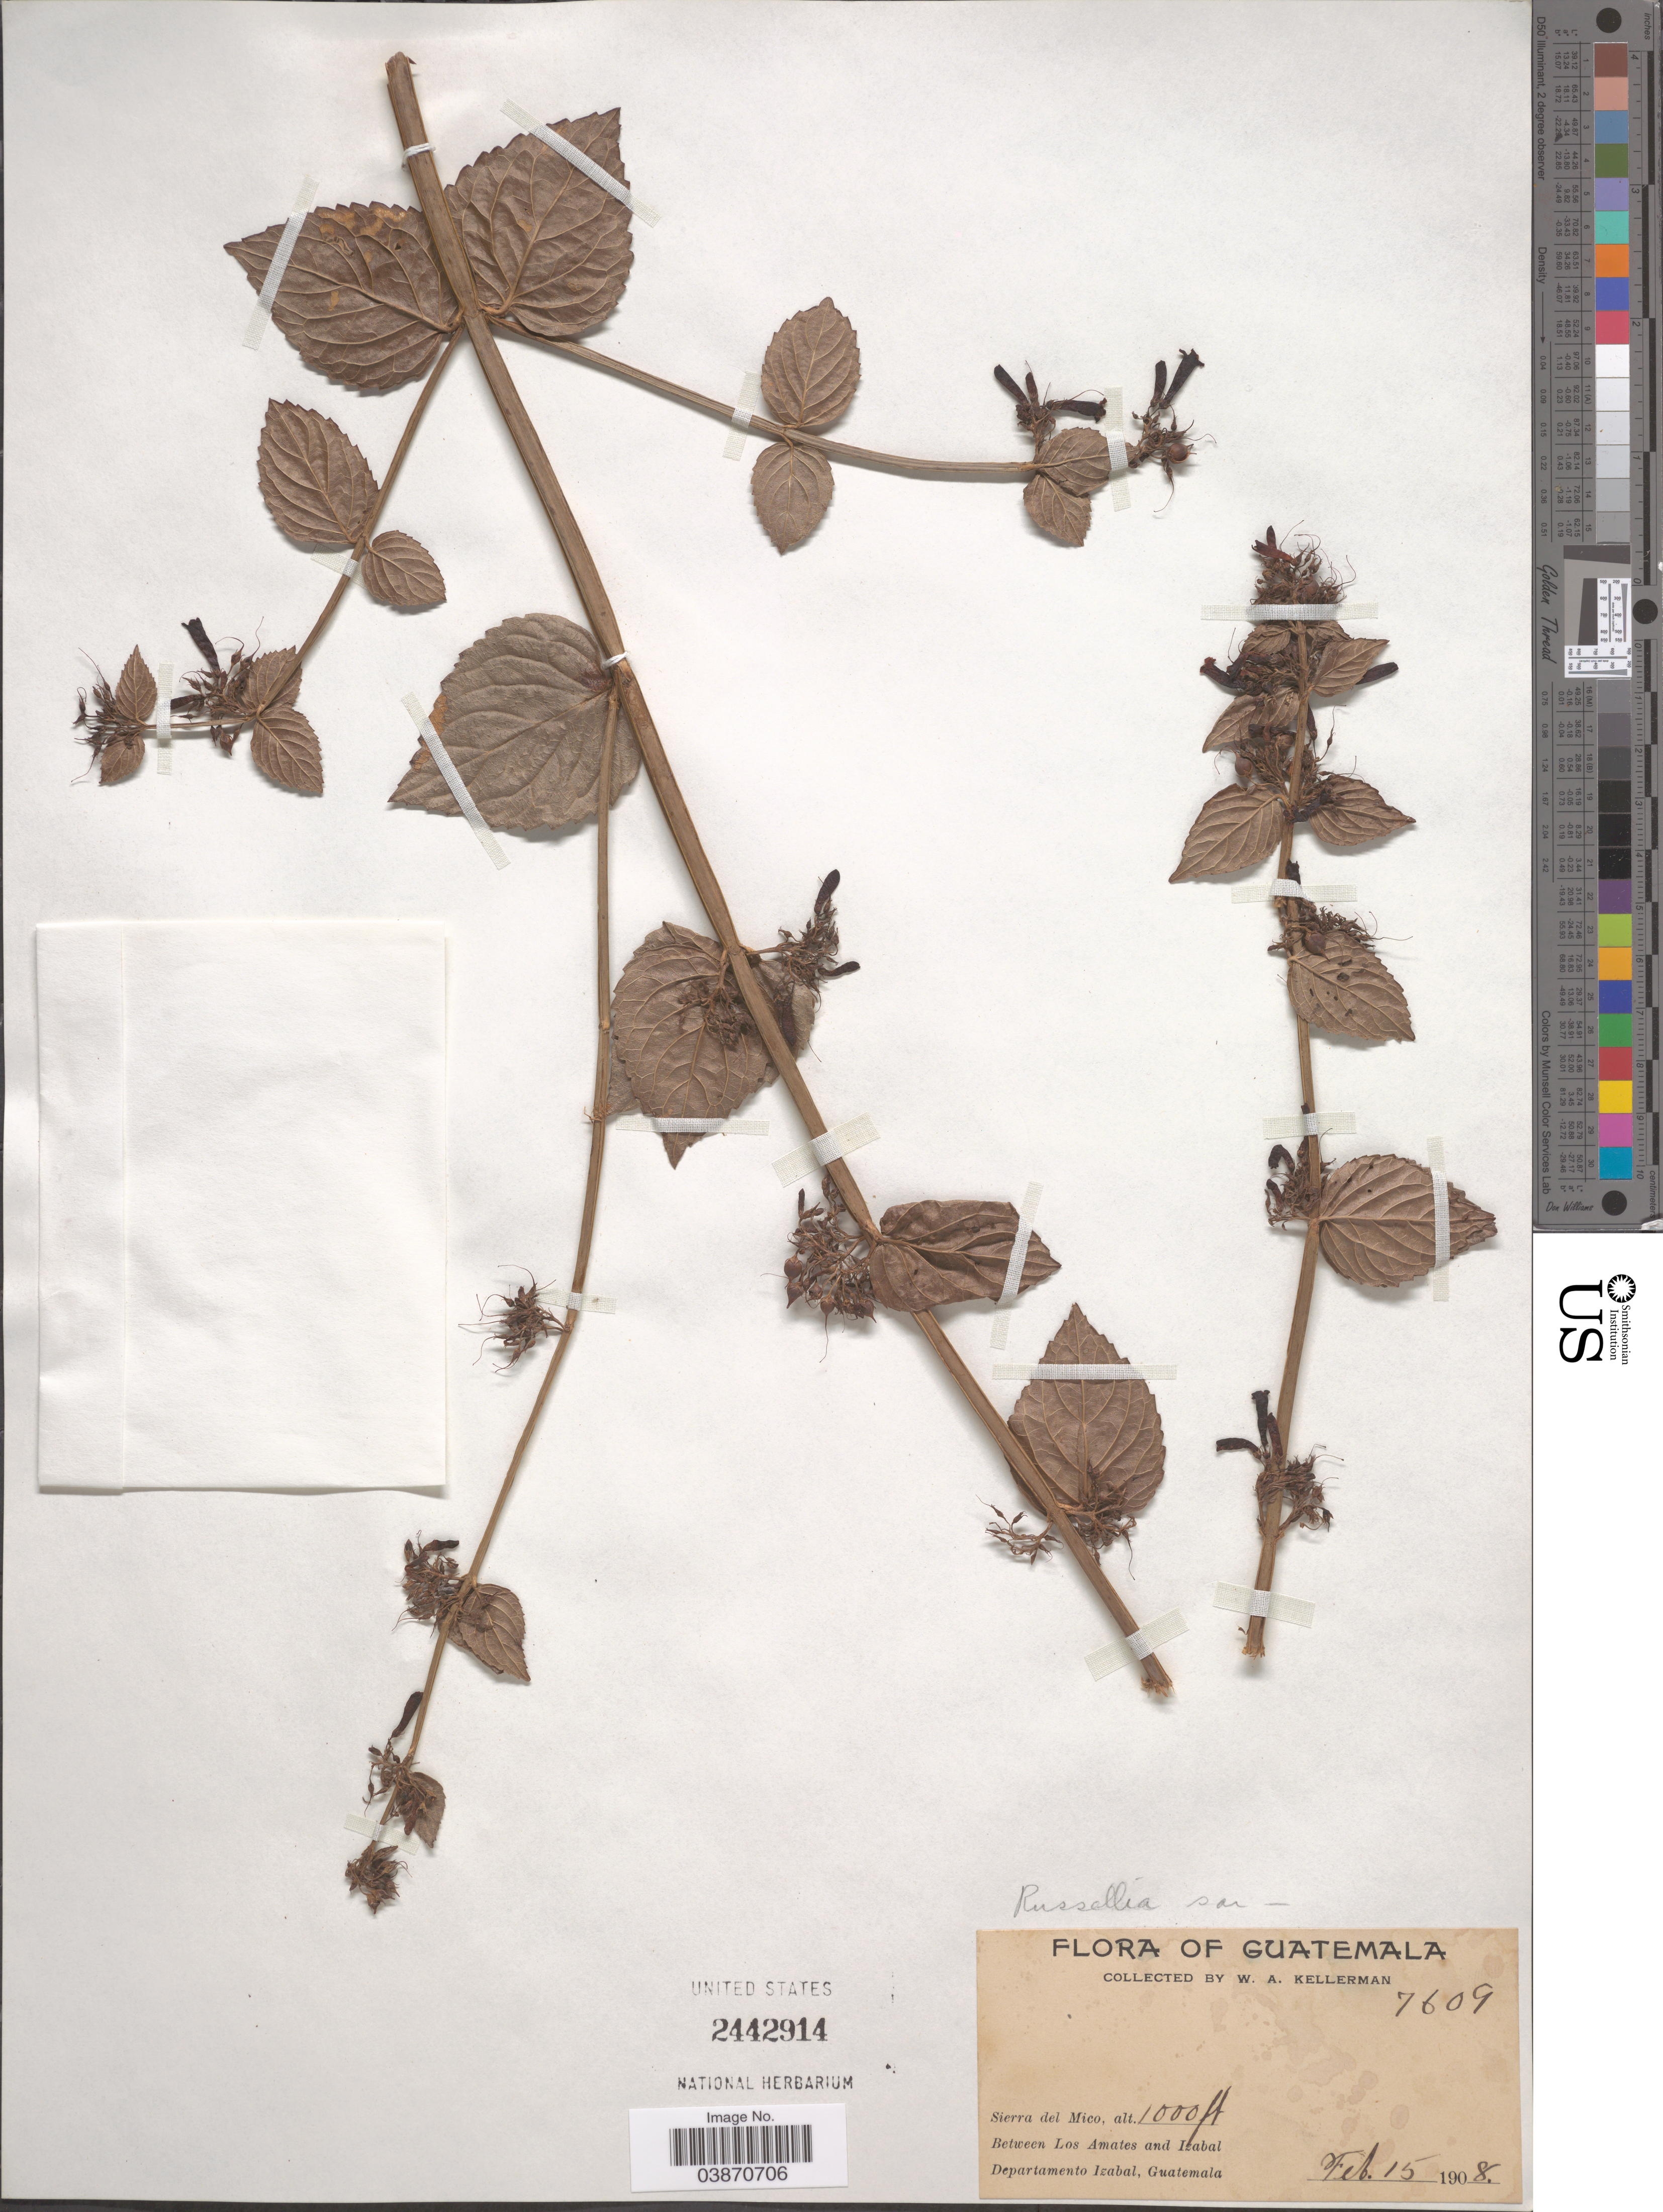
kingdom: Plantae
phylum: Tracheophyta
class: Magnoliopsida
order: Lamiales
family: Plantaginaceae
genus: Russelia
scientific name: Russelia sarmentosa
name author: Jacq.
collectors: W. Kellerman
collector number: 7609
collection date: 1908-02-15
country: Guatemala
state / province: Izabal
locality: Sierra del Mico. Between Los Amates and Izabal. Departamento Izabal.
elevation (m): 305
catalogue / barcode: US 2442914